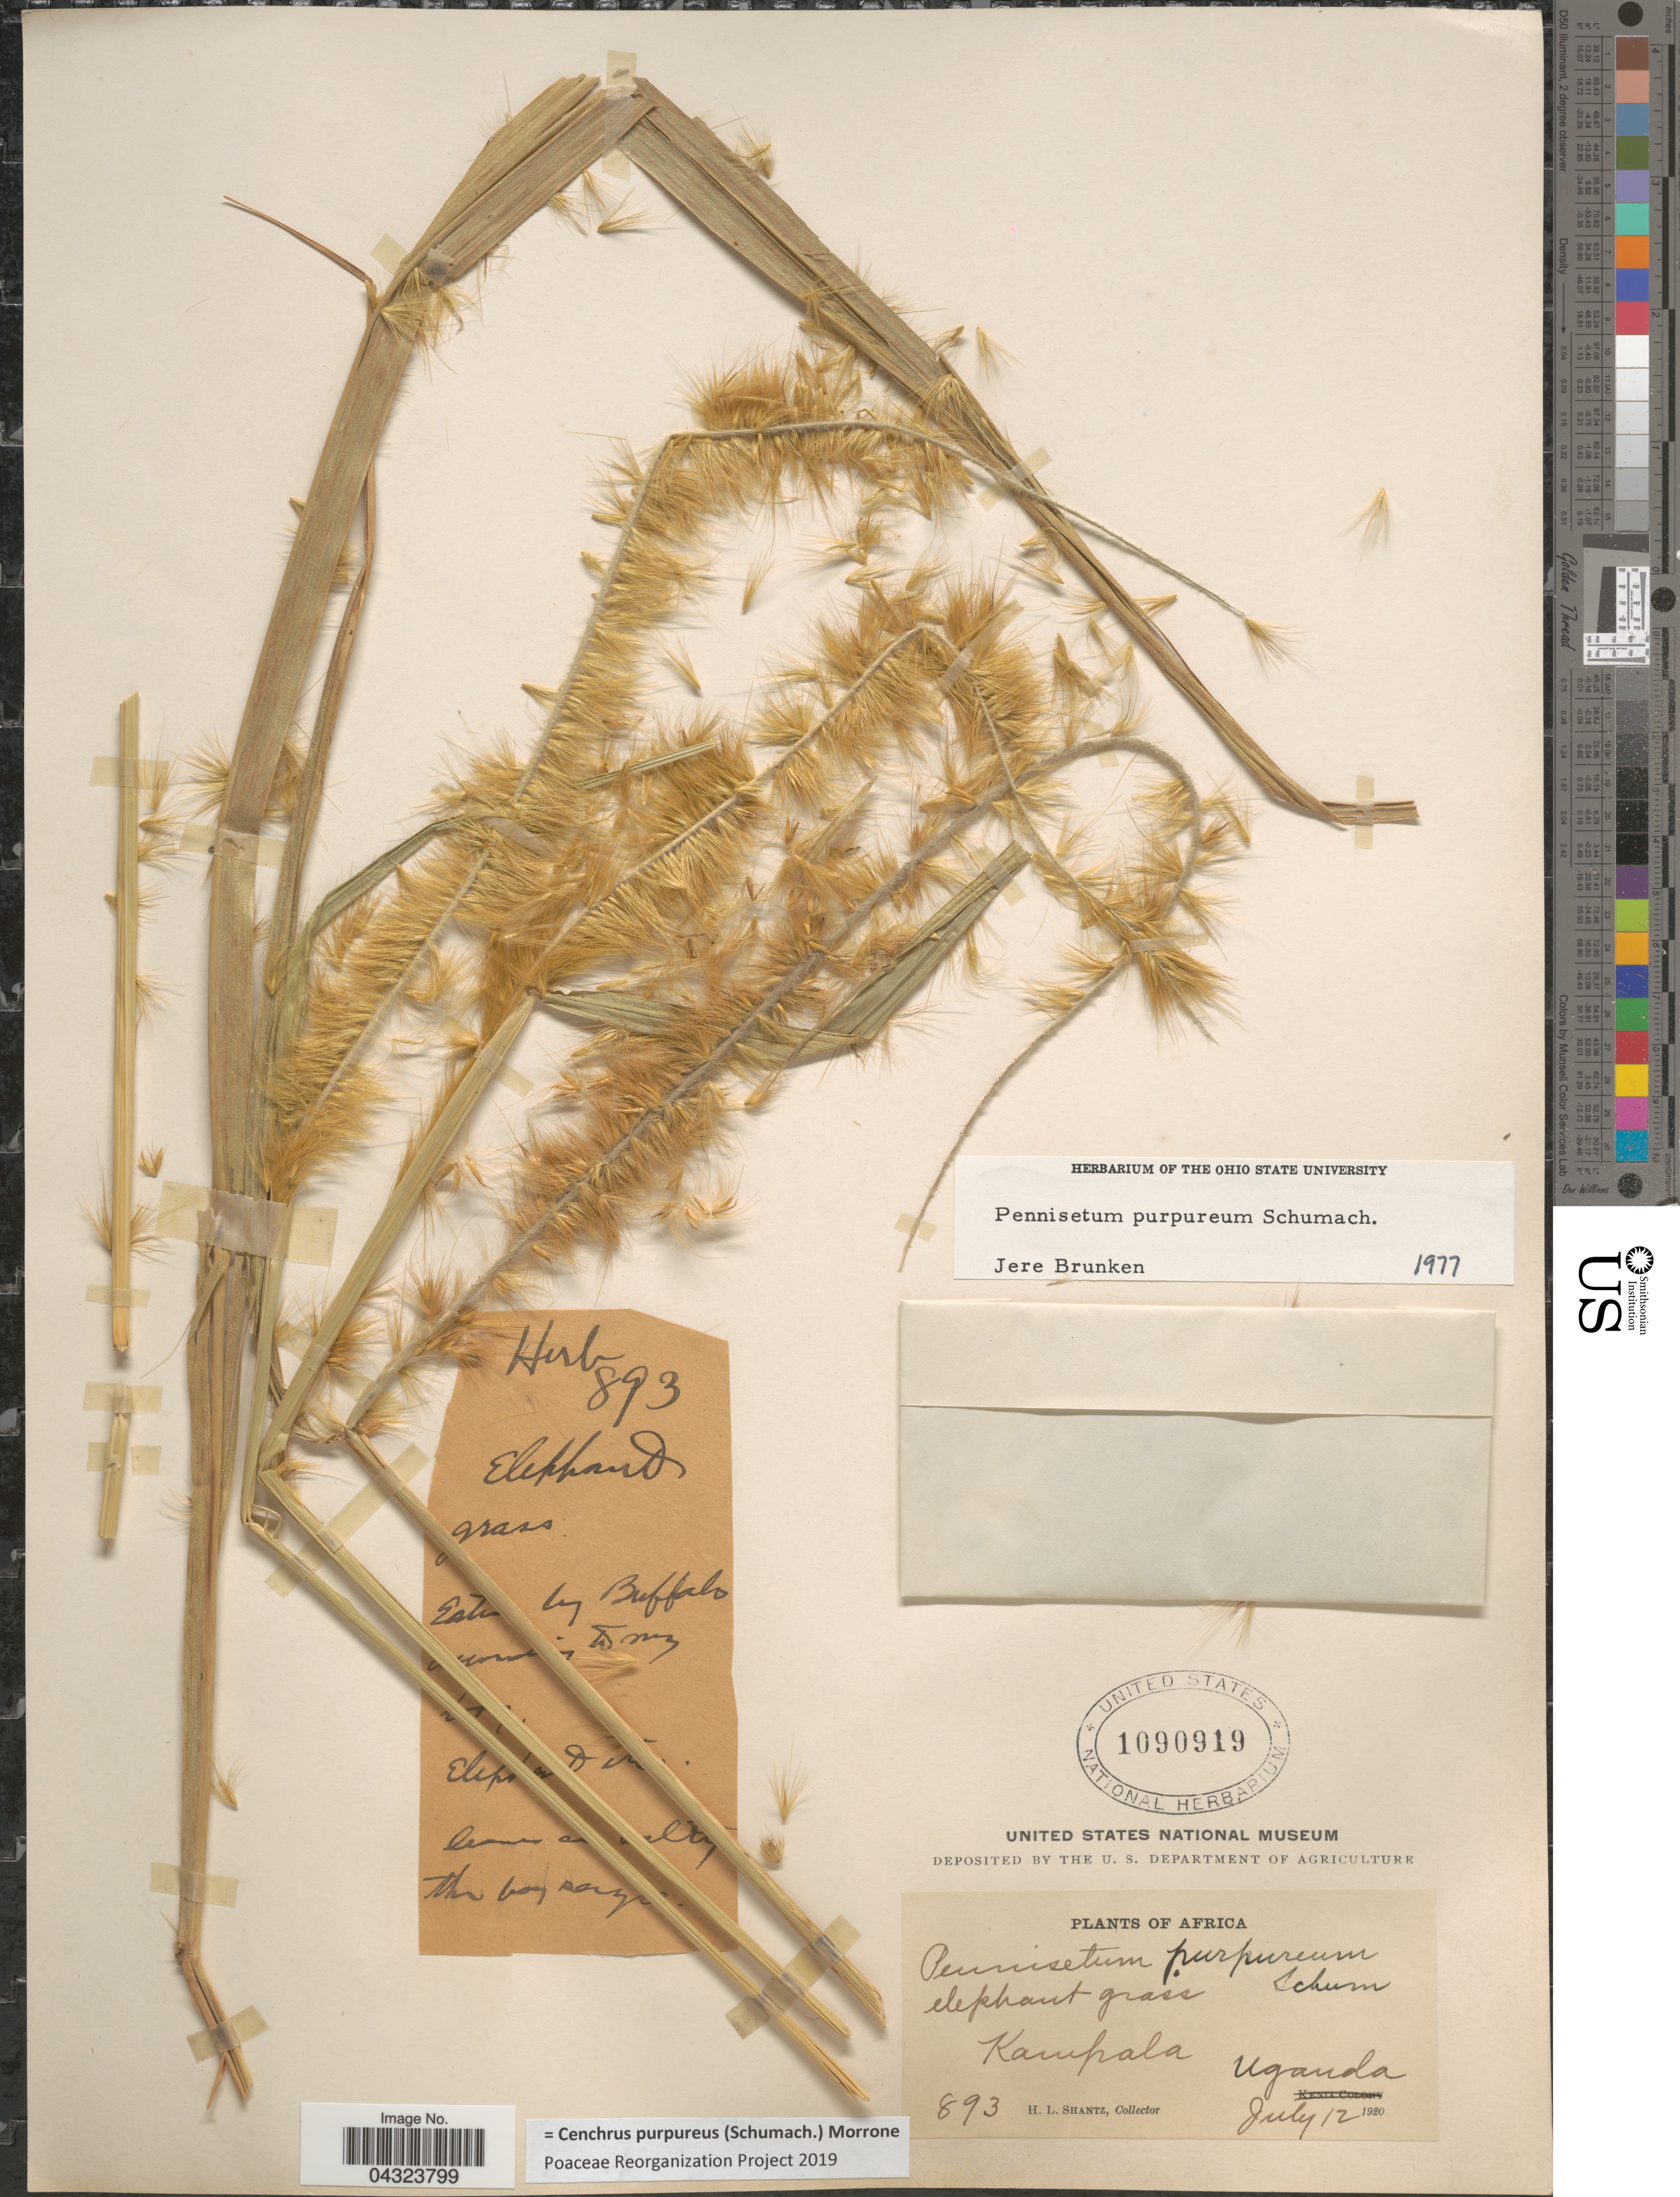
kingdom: Plantae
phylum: Tracheophyta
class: Liliopsida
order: Poales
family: Poaceae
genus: Cenchrus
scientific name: Cenchrus purpureus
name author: (Schumach.) Morrone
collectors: H. Shantz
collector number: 893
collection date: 1920-07-12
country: Uganda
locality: Kampala.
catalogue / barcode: US 1090919